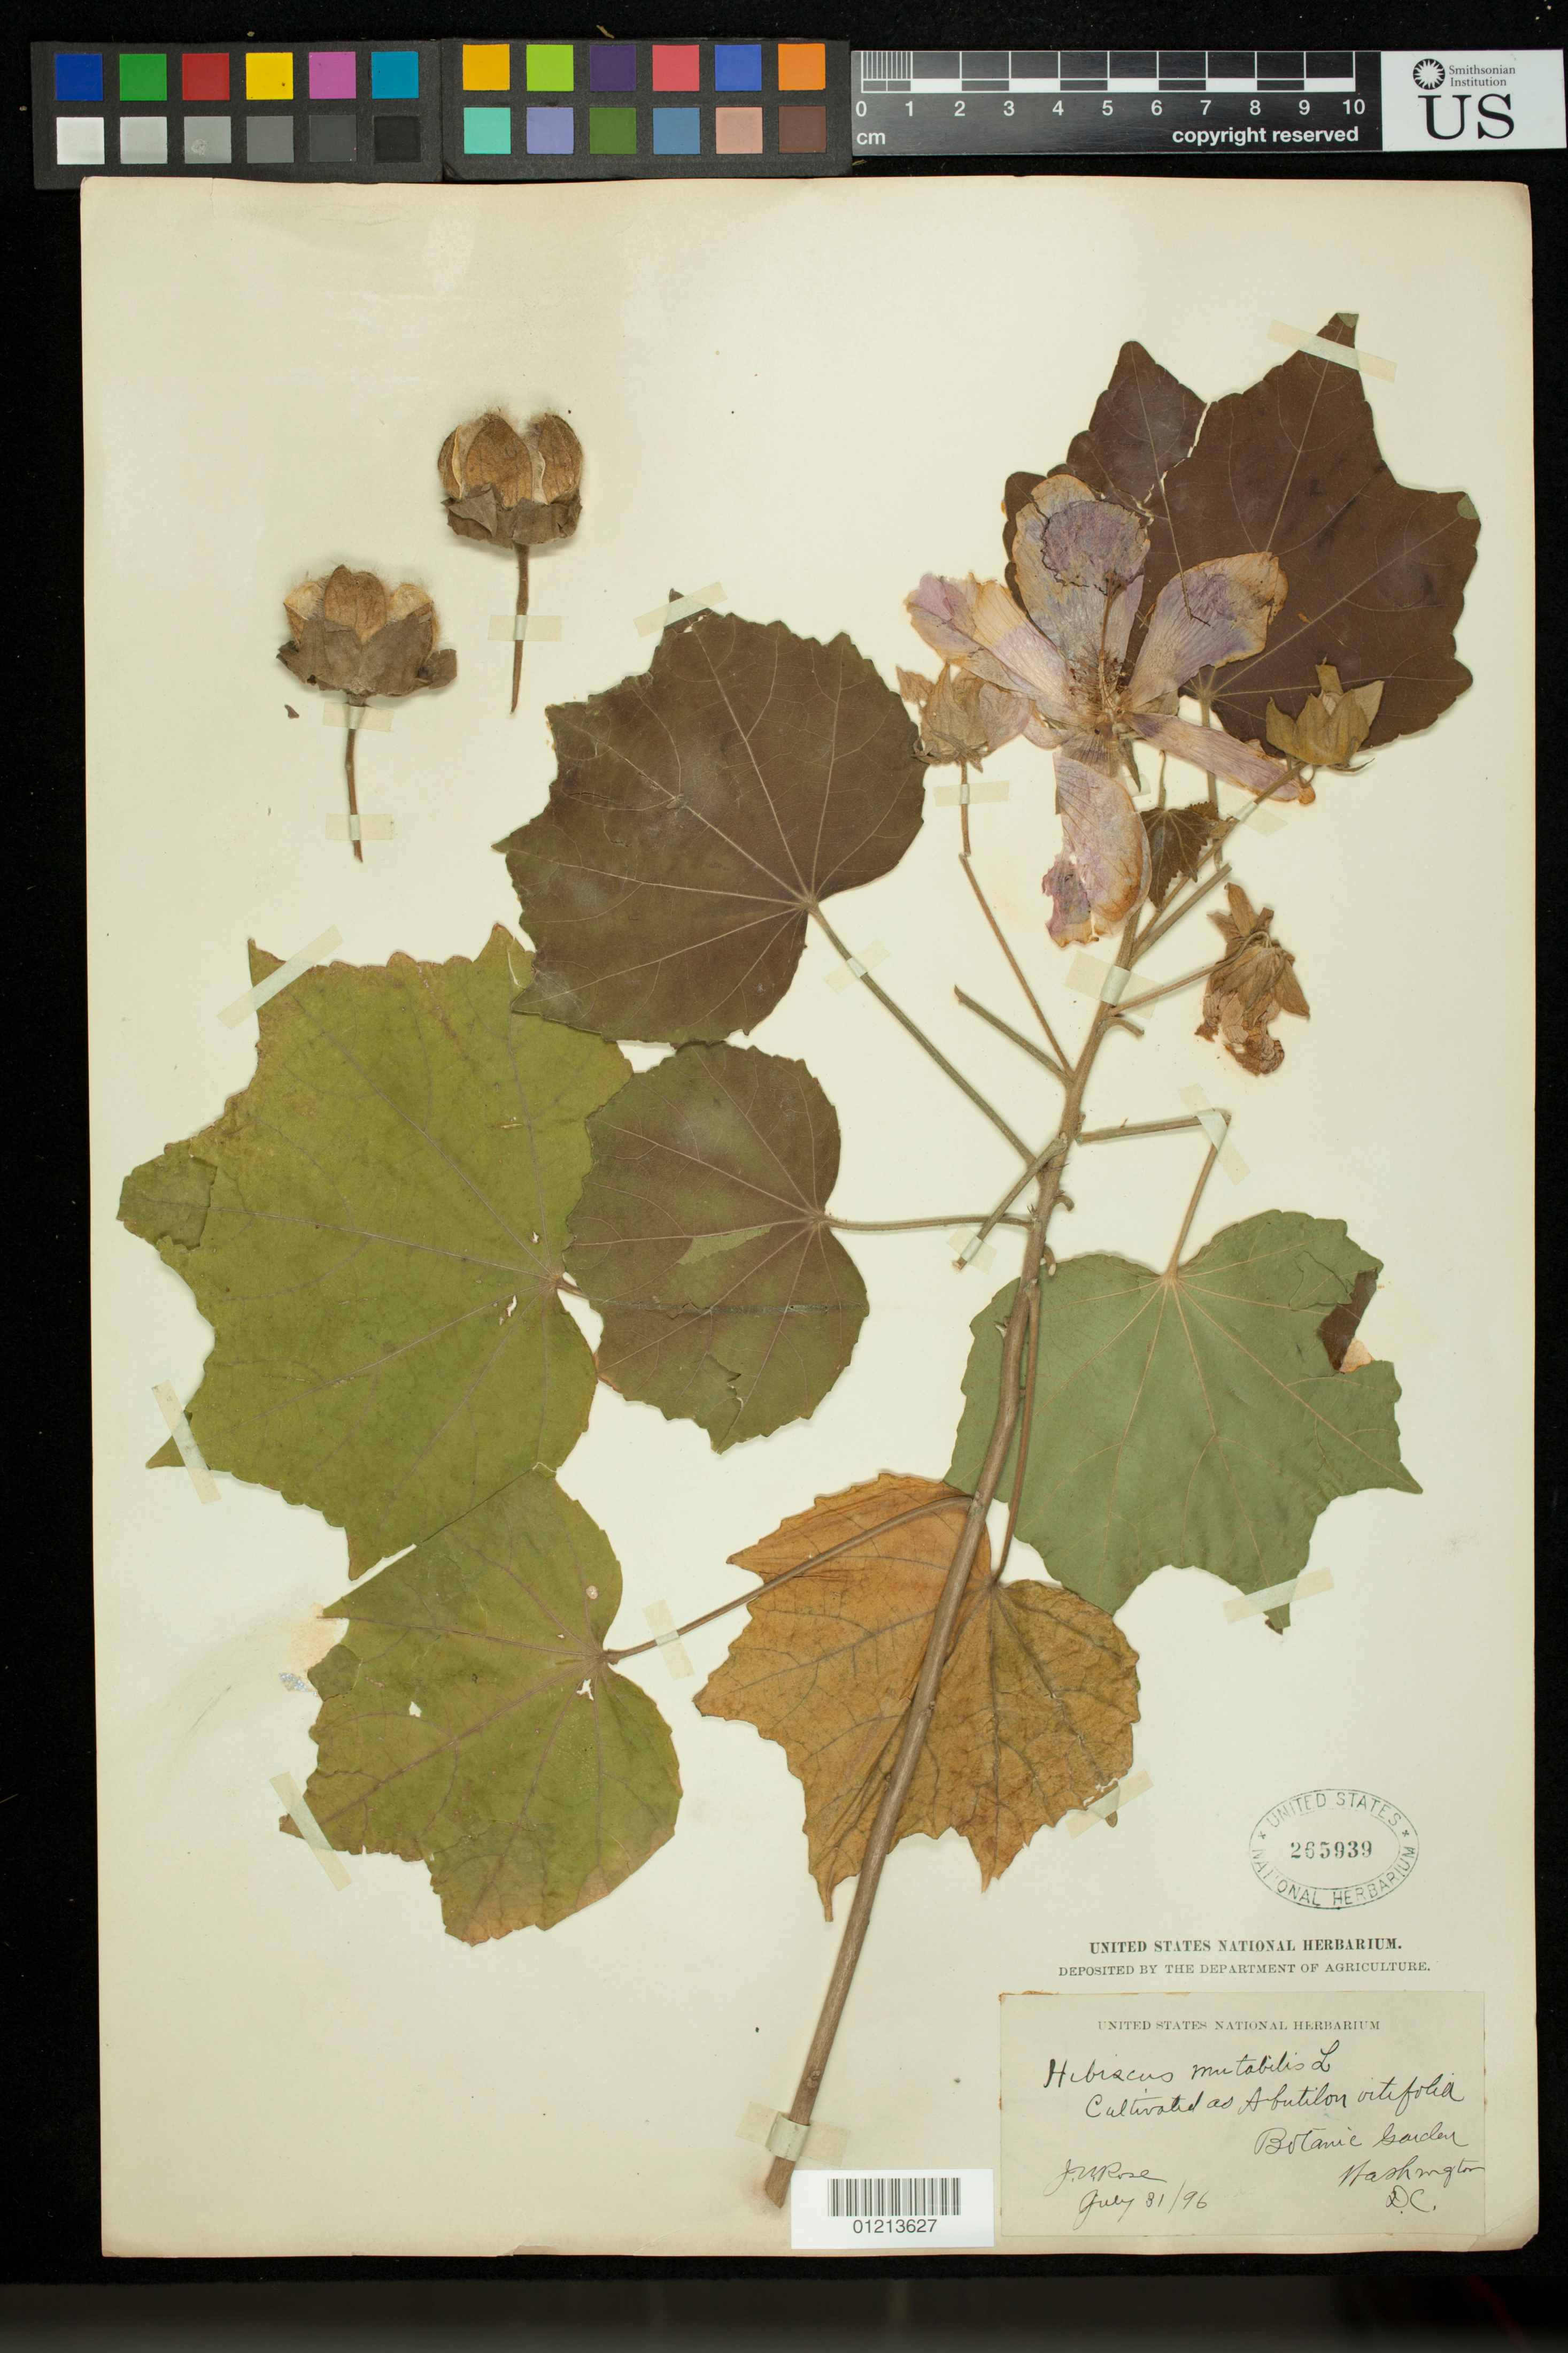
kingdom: Plantae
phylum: Tracheophyta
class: Magnoliopsida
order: Malvales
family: Malvaceae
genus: Hibiscus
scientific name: Hibiscus mutabilis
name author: L.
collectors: J. N. Rose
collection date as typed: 31 Jul 1896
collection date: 1896-07-31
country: United States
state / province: District of Columbia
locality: Botanic Garden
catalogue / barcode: US 265939